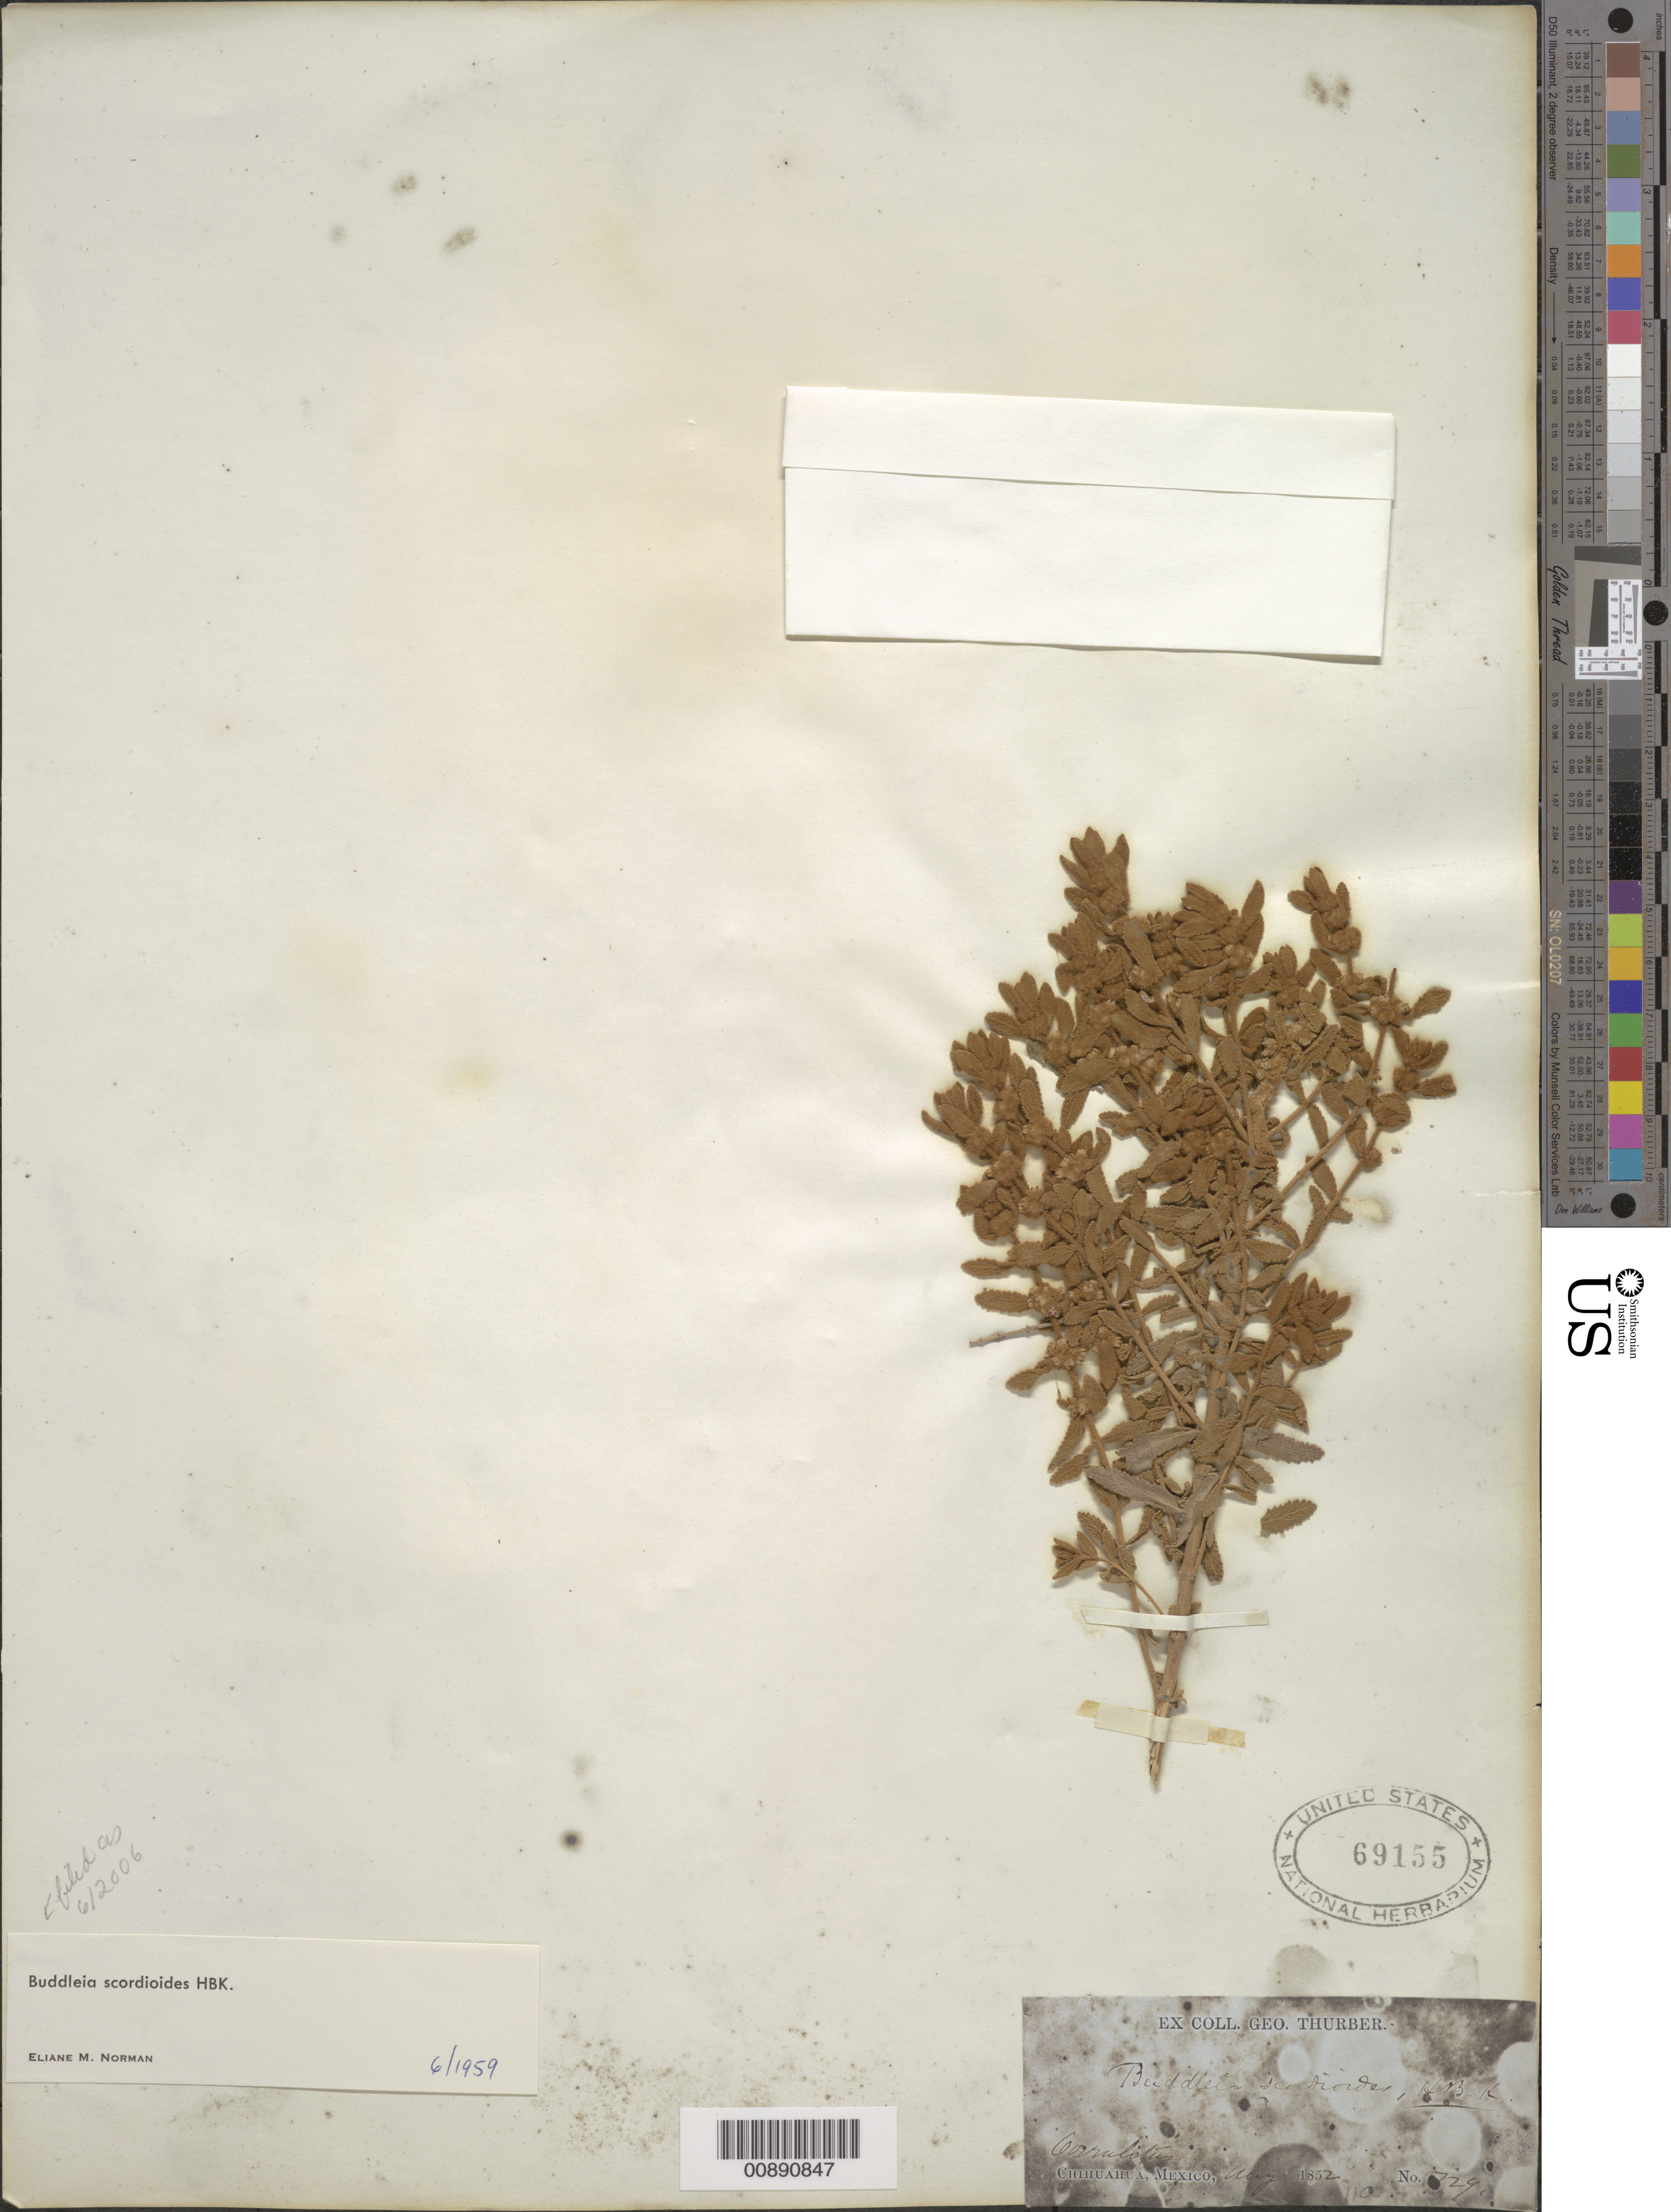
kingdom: Plantae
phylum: Tracheophyta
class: Magnoliopsida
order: Lamiales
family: Scrophulariaceae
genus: Buddleja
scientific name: Buddleja scordioides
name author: Kunth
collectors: G. Thurber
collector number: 729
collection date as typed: Aug 1852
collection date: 1852-08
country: Mexico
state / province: Chihuahua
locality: Corralitos, Chihuahua.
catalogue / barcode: US 69155